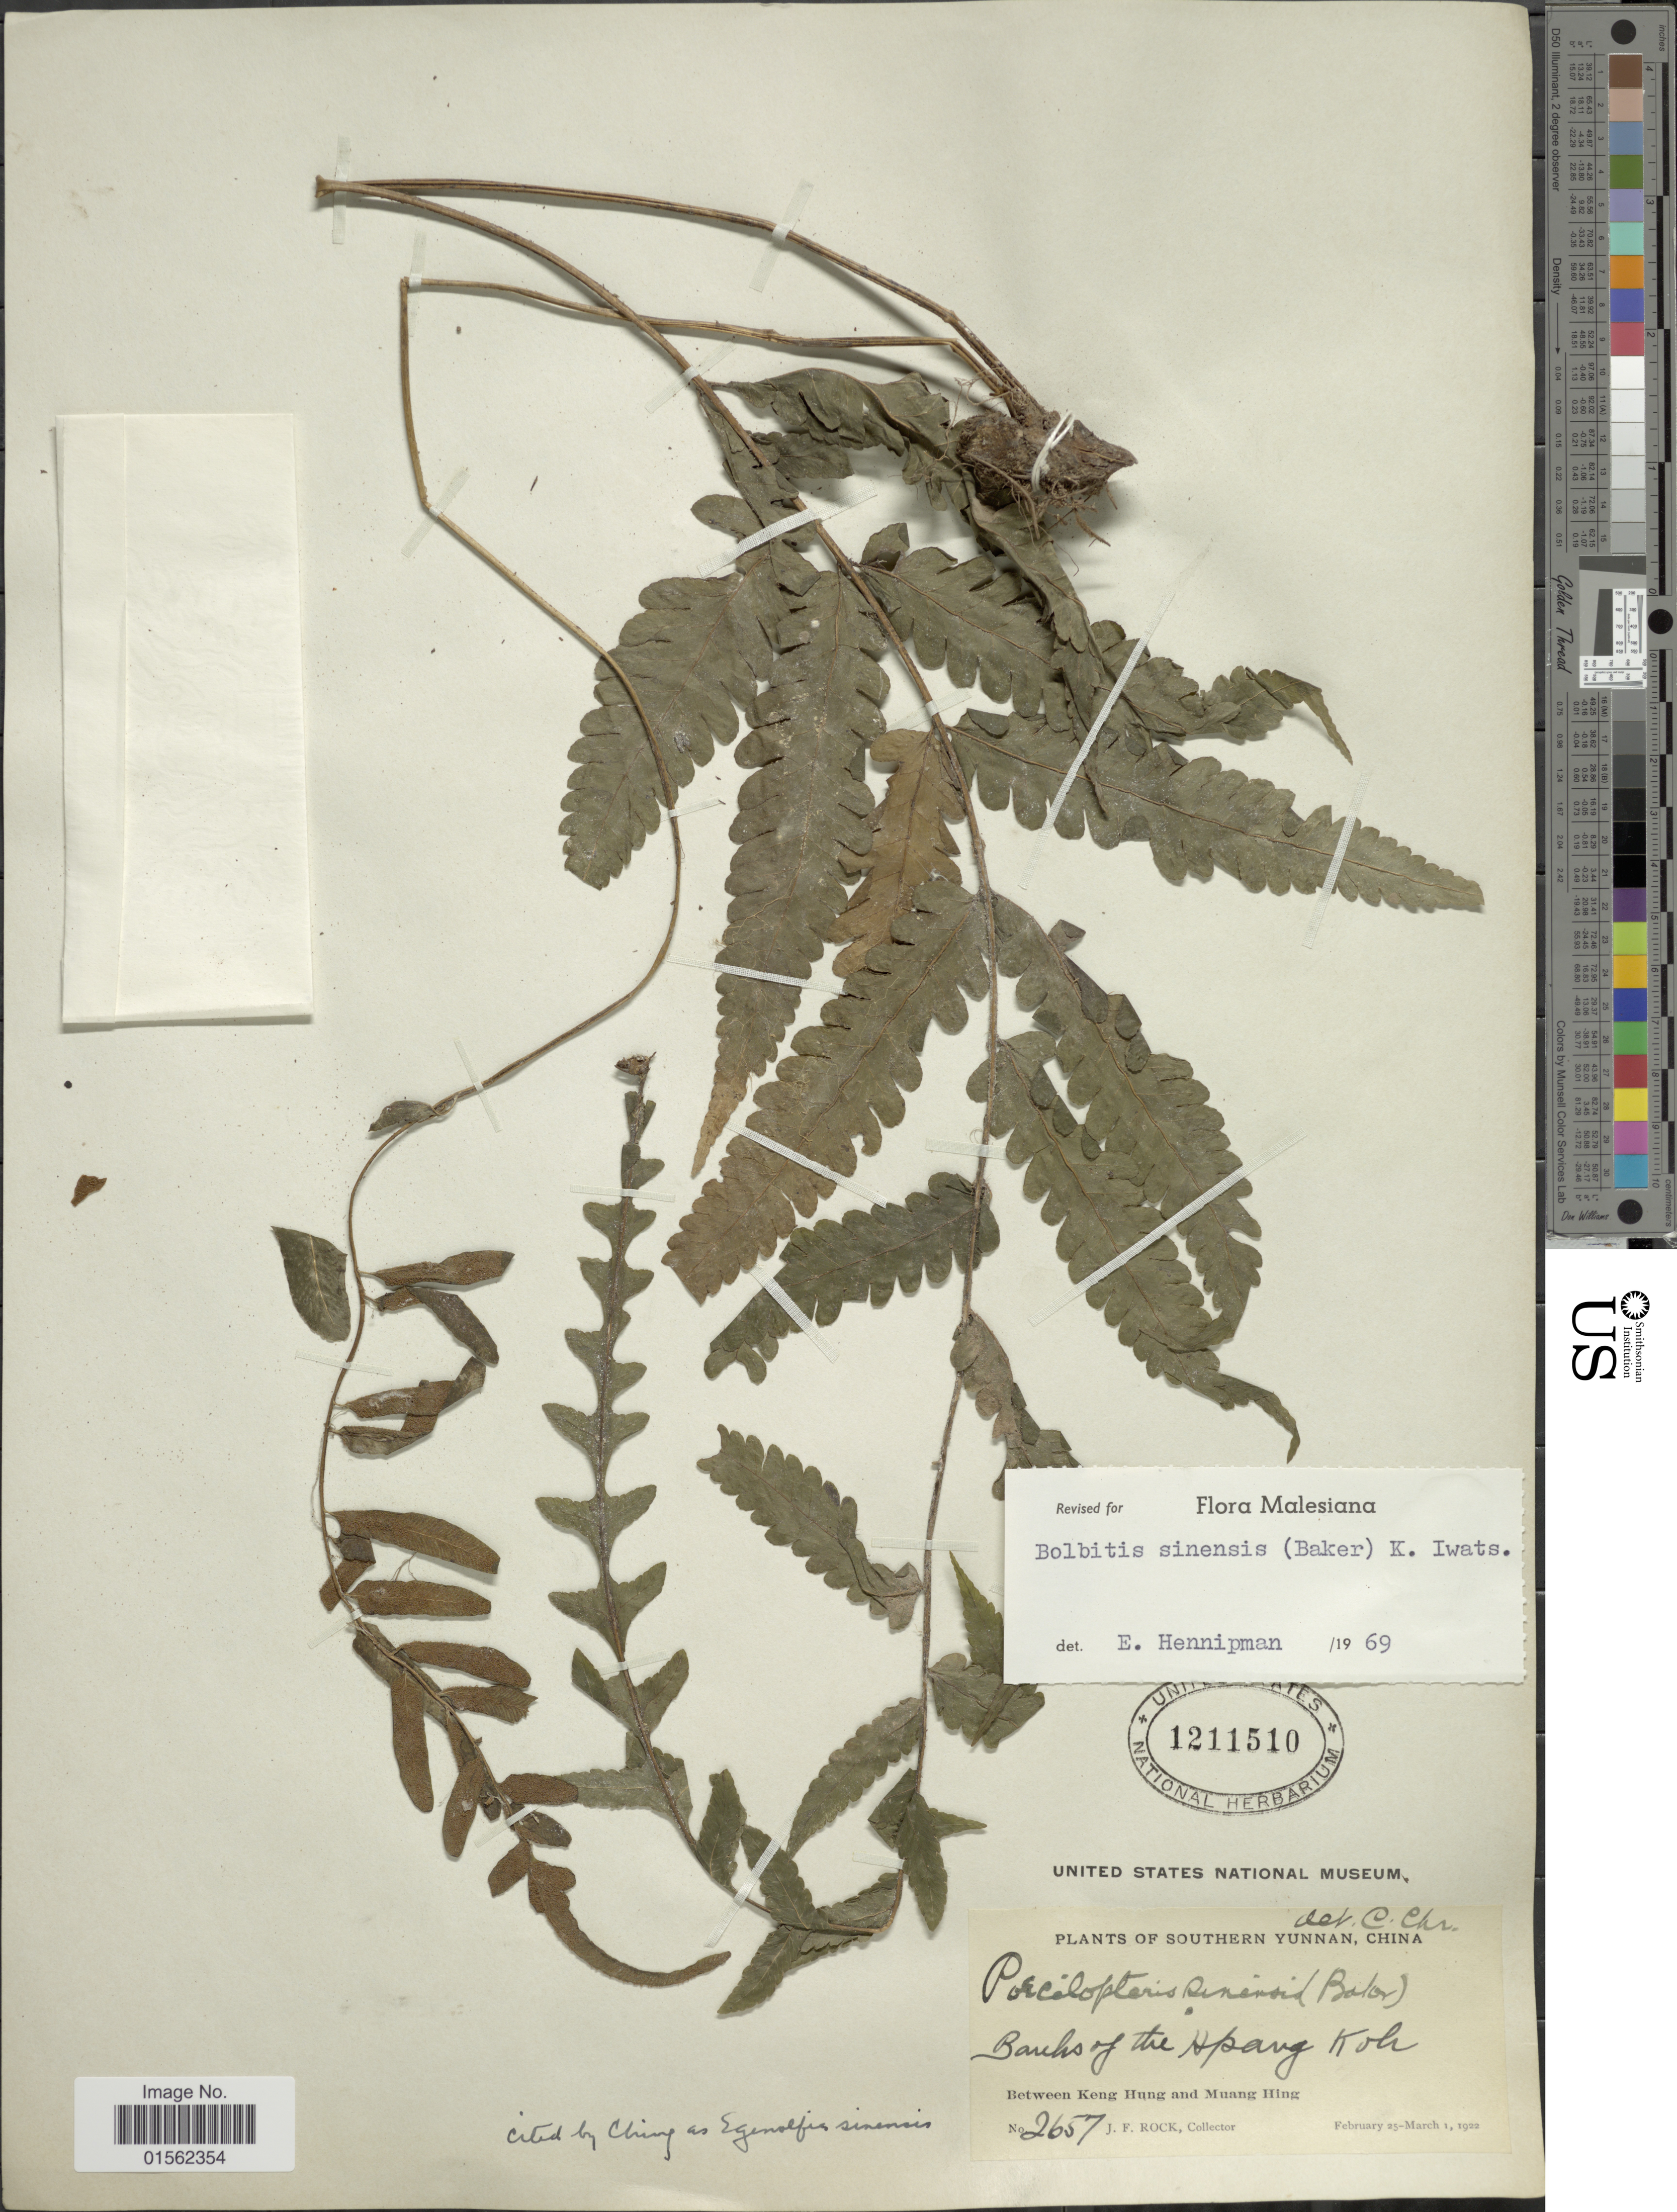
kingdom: Plantae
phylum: Tracheophyta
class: Polypodiopsida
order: Polypodiales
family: Dryopteridaceae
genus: Bolbitis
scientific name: Bolbitis sinensis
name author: (Baker) K. Iwats.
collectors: J. Rock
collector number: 2657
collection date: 1922-02-25/1922-03-01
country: China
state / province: Yunnan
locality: Southern Yunnan, China, banks of the Hpang Koh, between Keng Hung and Muang Hing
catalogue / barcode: US 1211510